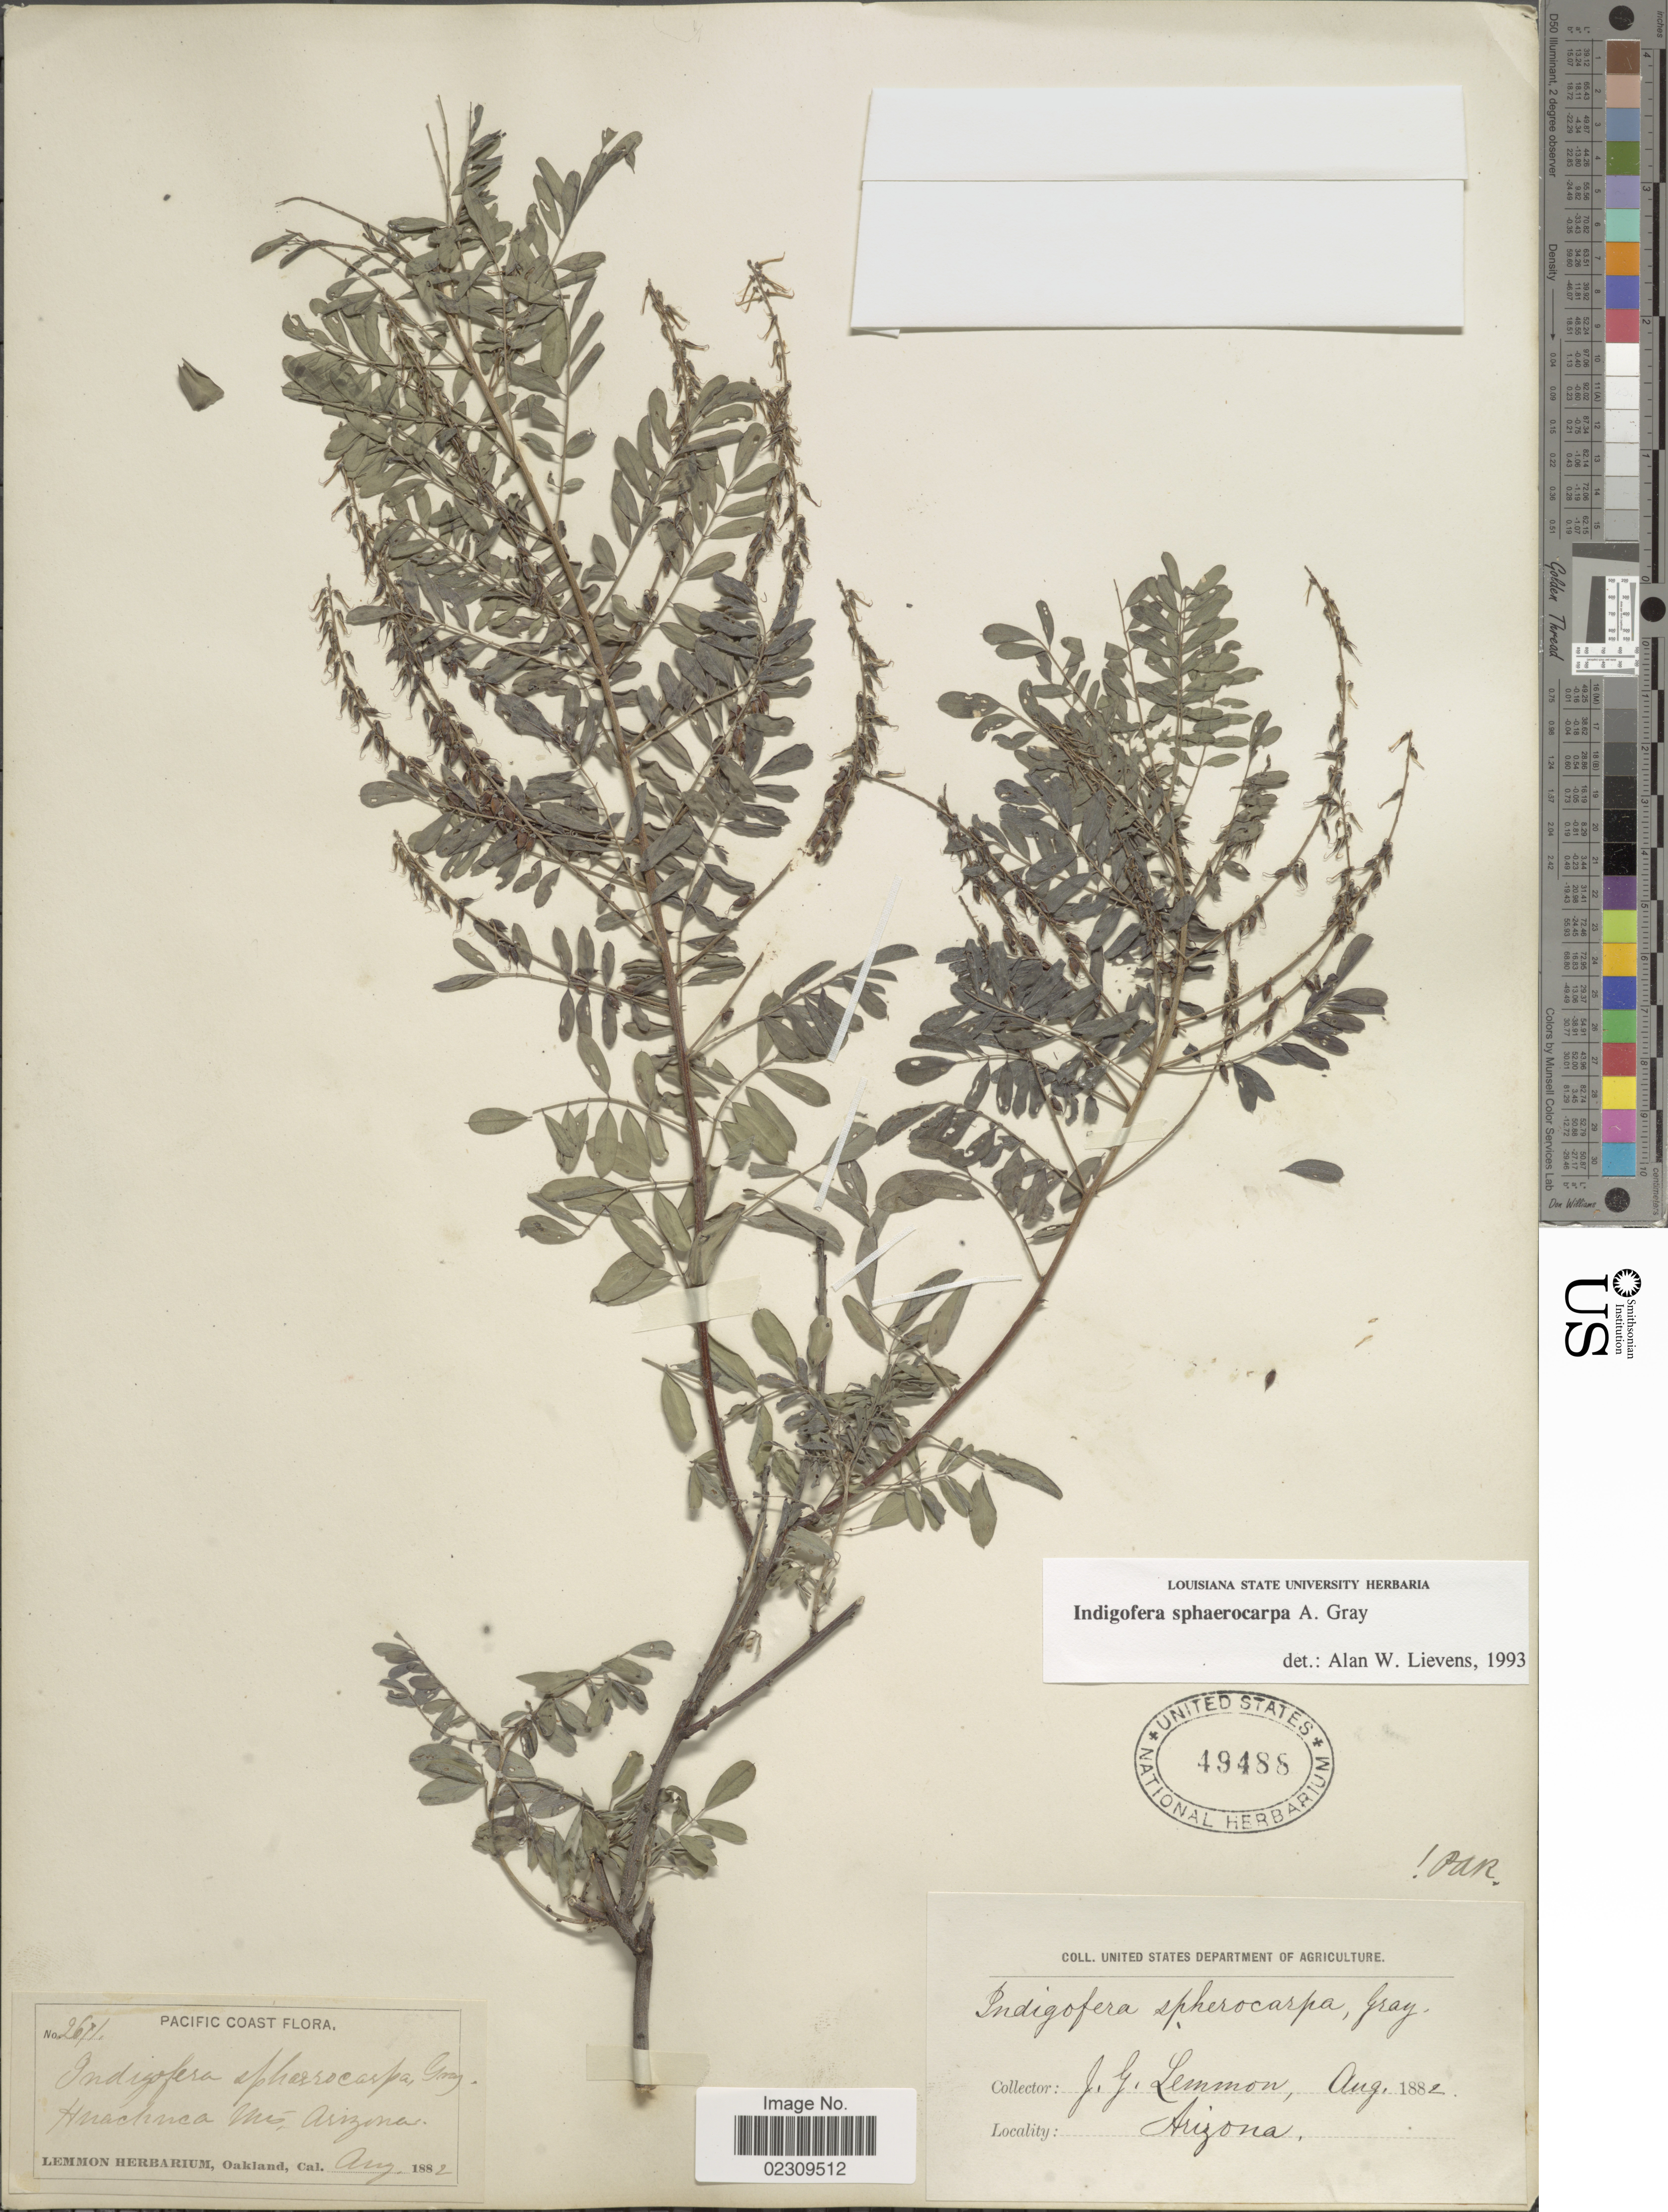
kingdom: Plantae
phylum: Tracheophyta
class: Magnoliopsida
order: Fabales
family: Fabaceae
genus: Indigofera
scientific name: Indigofera sphaerocarpa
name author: A. Gray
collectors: J. Lemmon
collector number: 2671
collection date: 1882-08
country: United States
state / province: Arizona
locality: Pacific Coast, Huachuca Mts.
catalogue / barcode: US 49488